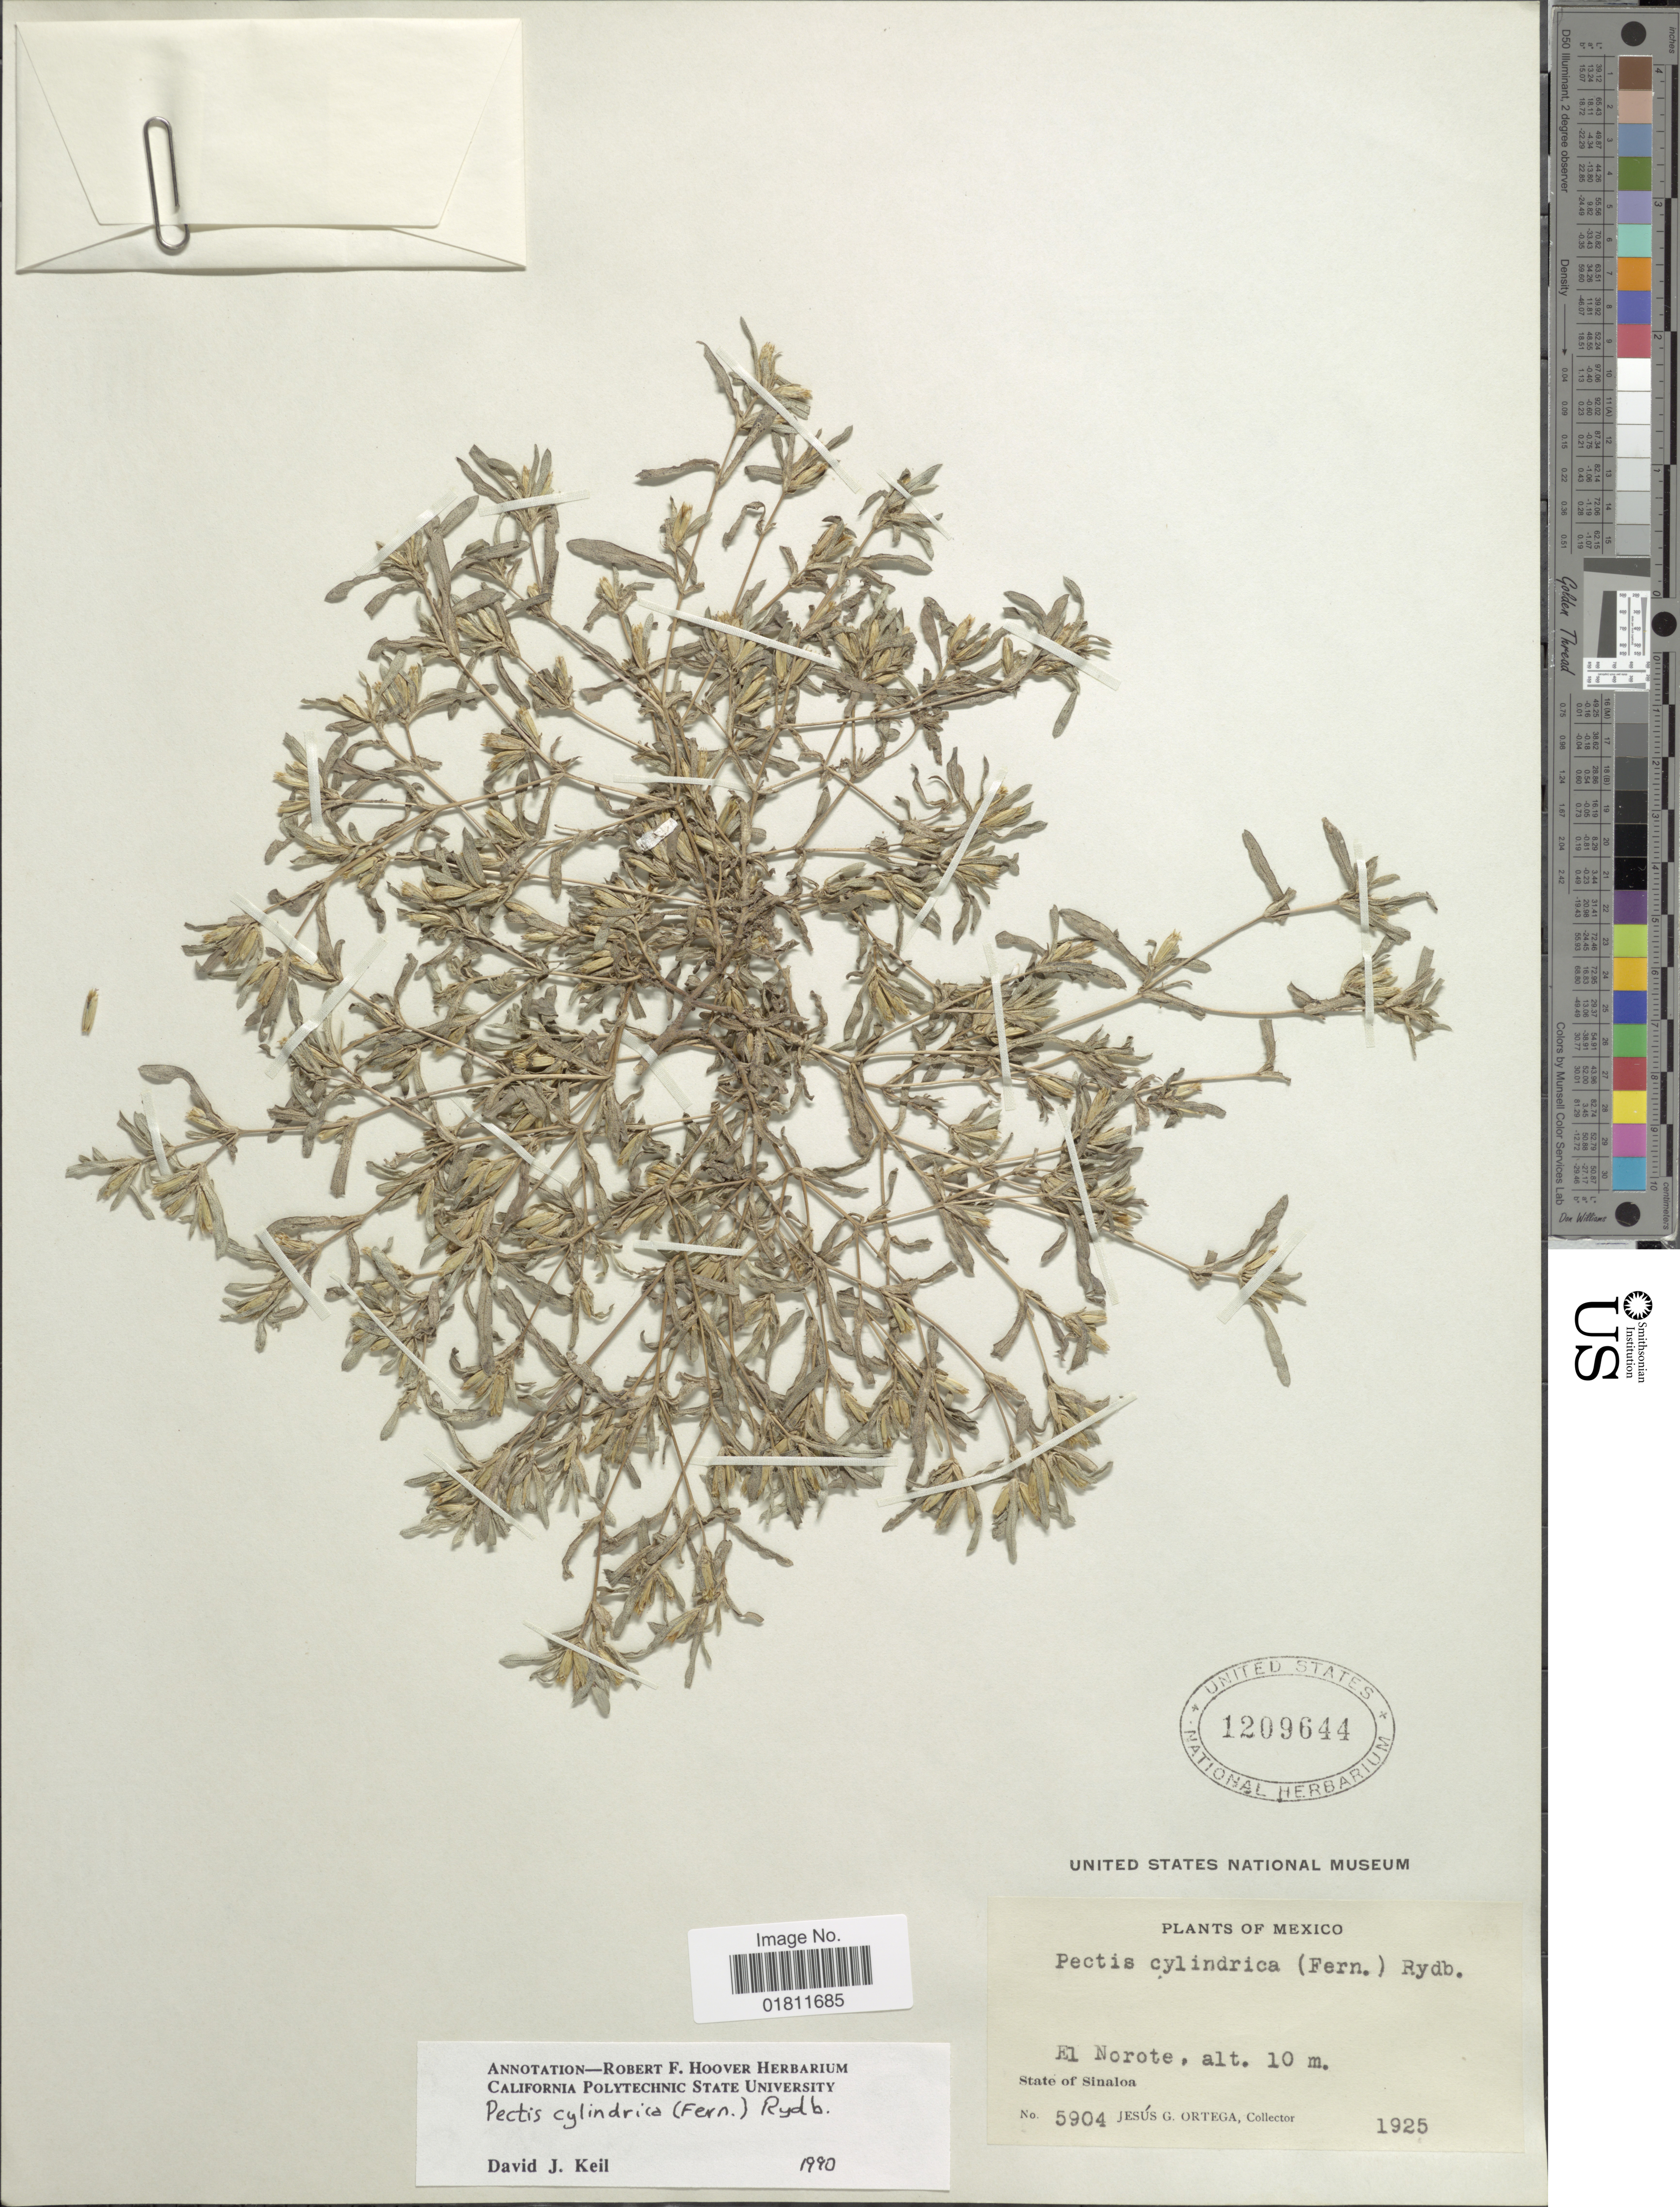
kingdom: Plantae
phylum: Tracheophyta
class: Magnoliopsida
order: Asterales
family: Asteraceae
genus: Pectis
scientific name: Pectis cylindrica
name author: (Fernald) Rydb.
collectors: J. Ortega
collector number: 5904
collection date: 1925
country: Mexico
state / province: Sinaloa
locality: El Norote, State of Sinaloa.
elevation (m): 10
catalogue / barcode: US 1209644